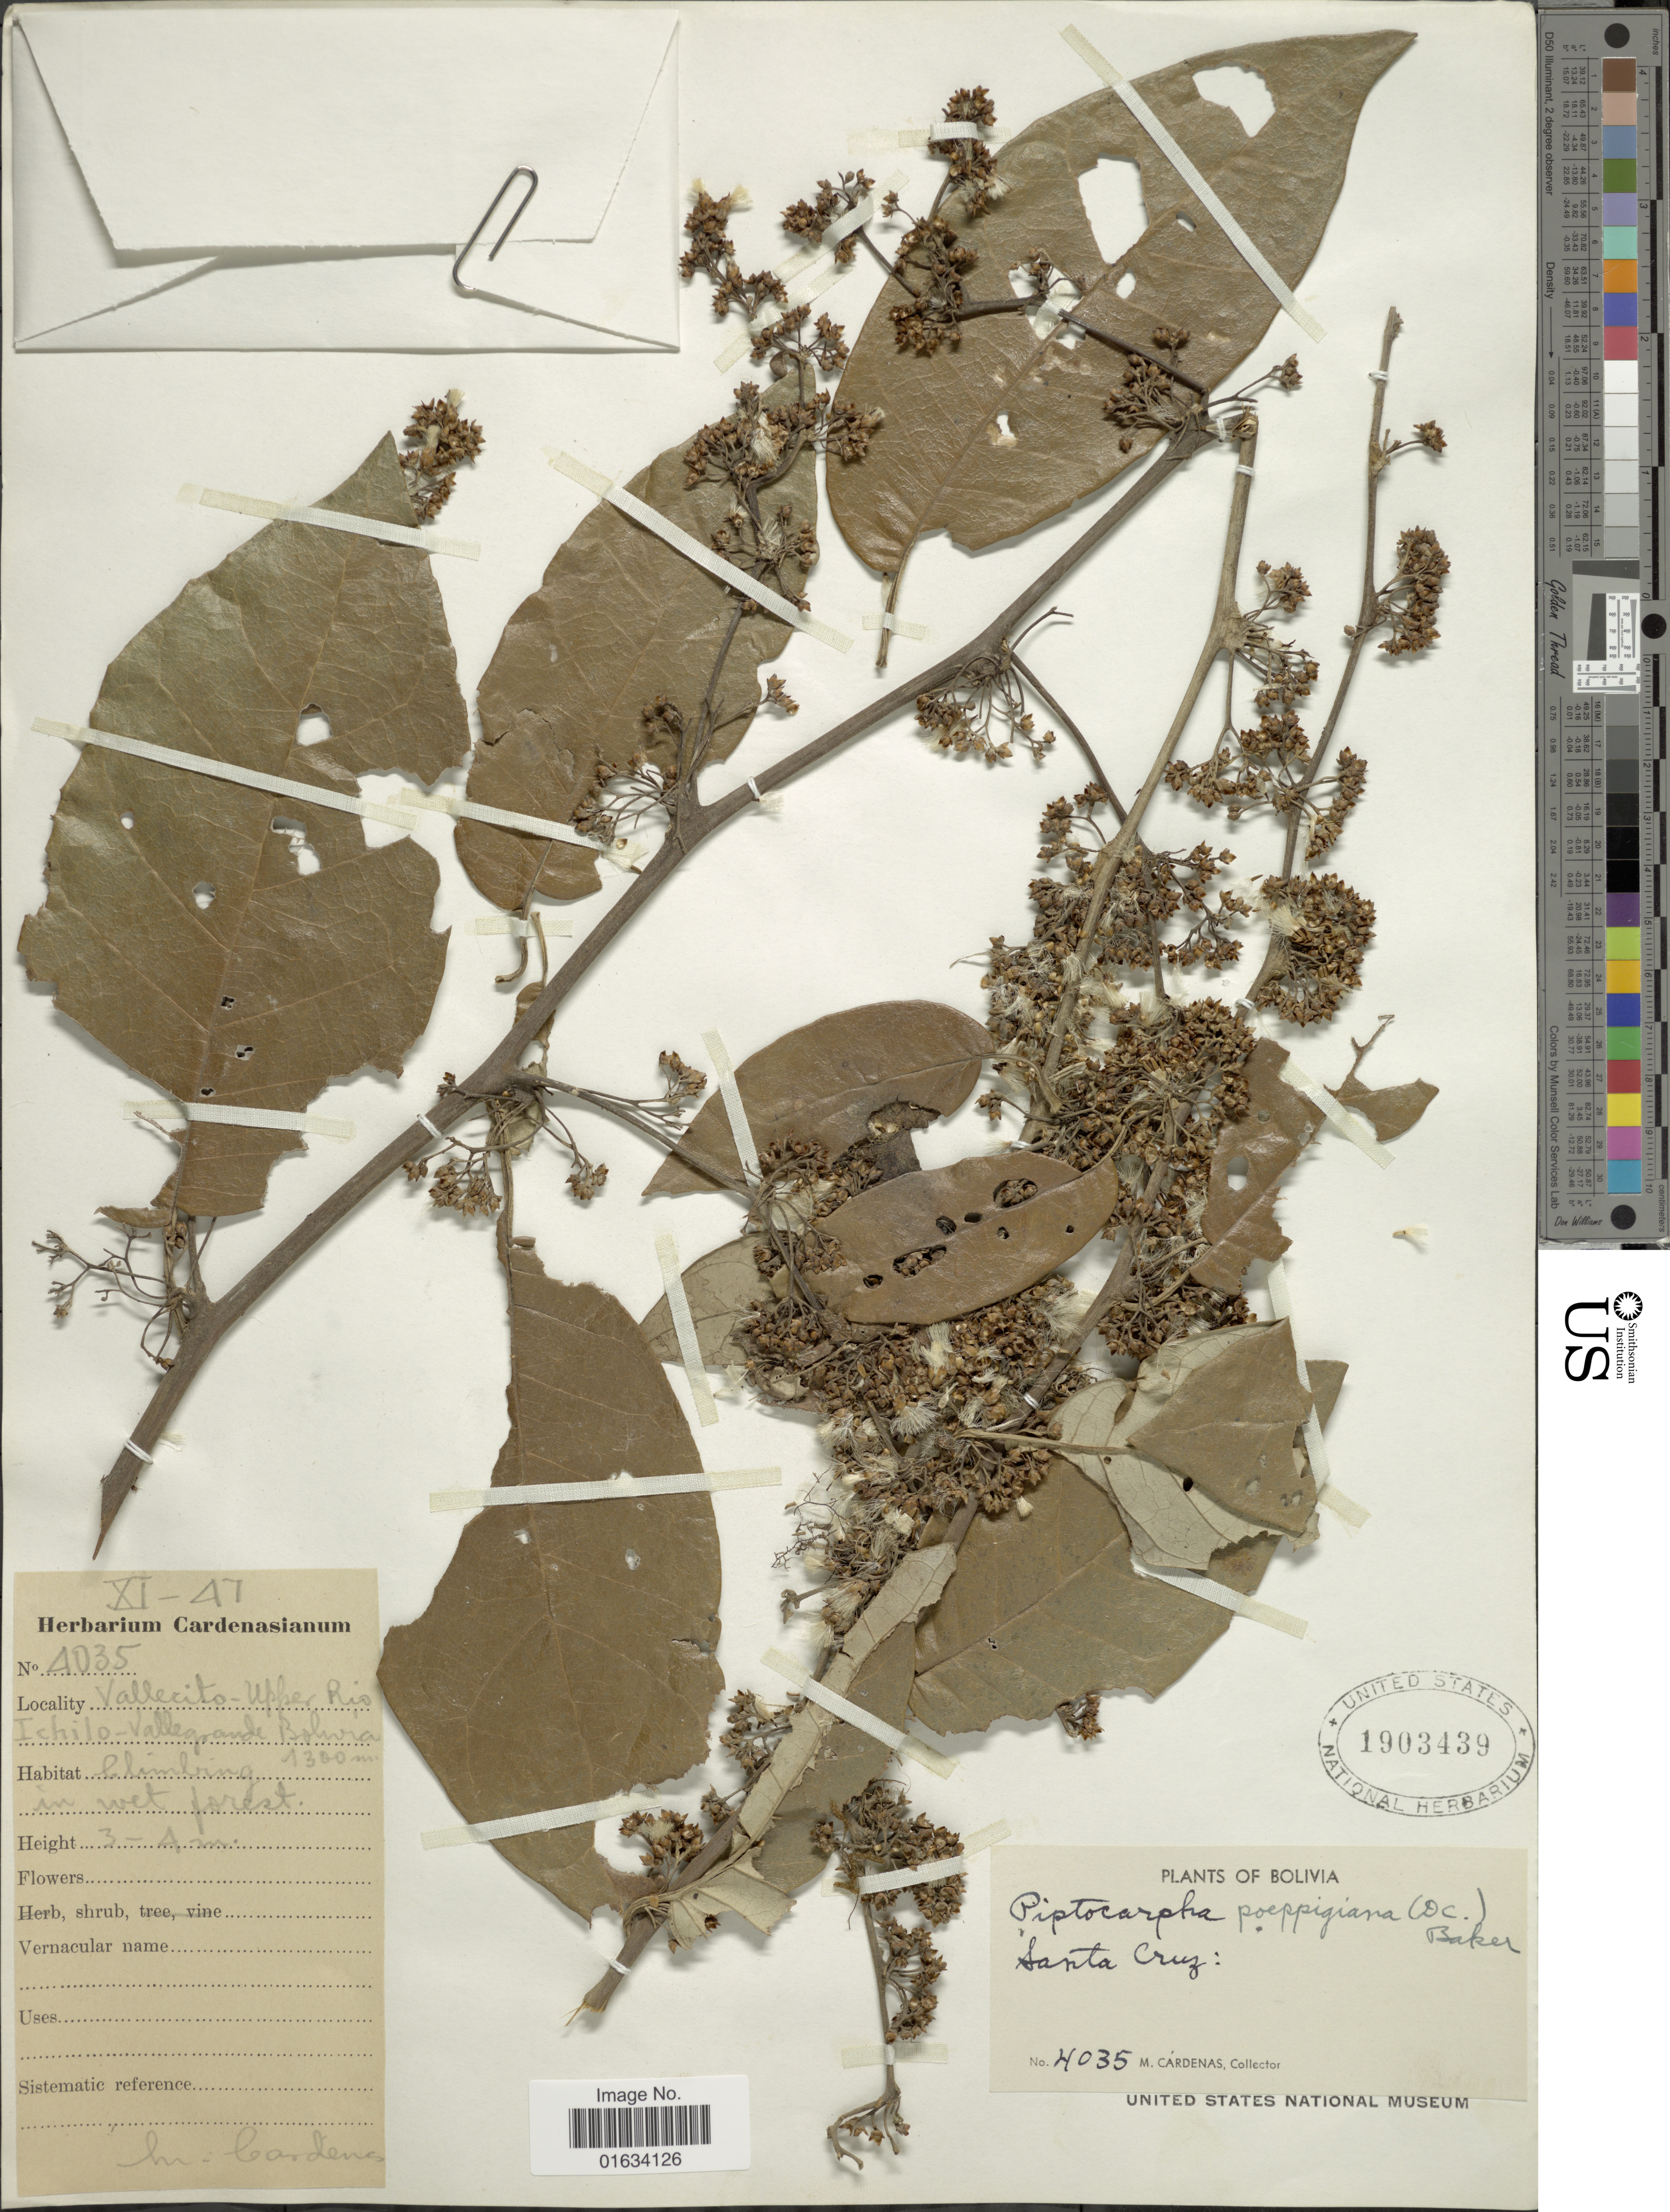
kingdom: Plantae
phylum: Tracheophyta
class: Magnoliopsida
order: Asterales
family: Asteraceae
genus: Piptocarpha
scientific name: Piptocarpha poeppigiana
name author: (DC.) Baker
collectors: M. Cárdenas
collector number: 4035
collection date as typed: Transcribed d/m/y: /11/47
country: Bolivia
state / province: Santa Cruz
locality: Vallecito - Upper Rio Ichilo-Vallegrande. In wet forest.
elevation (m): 1300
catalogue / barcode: US 1903439